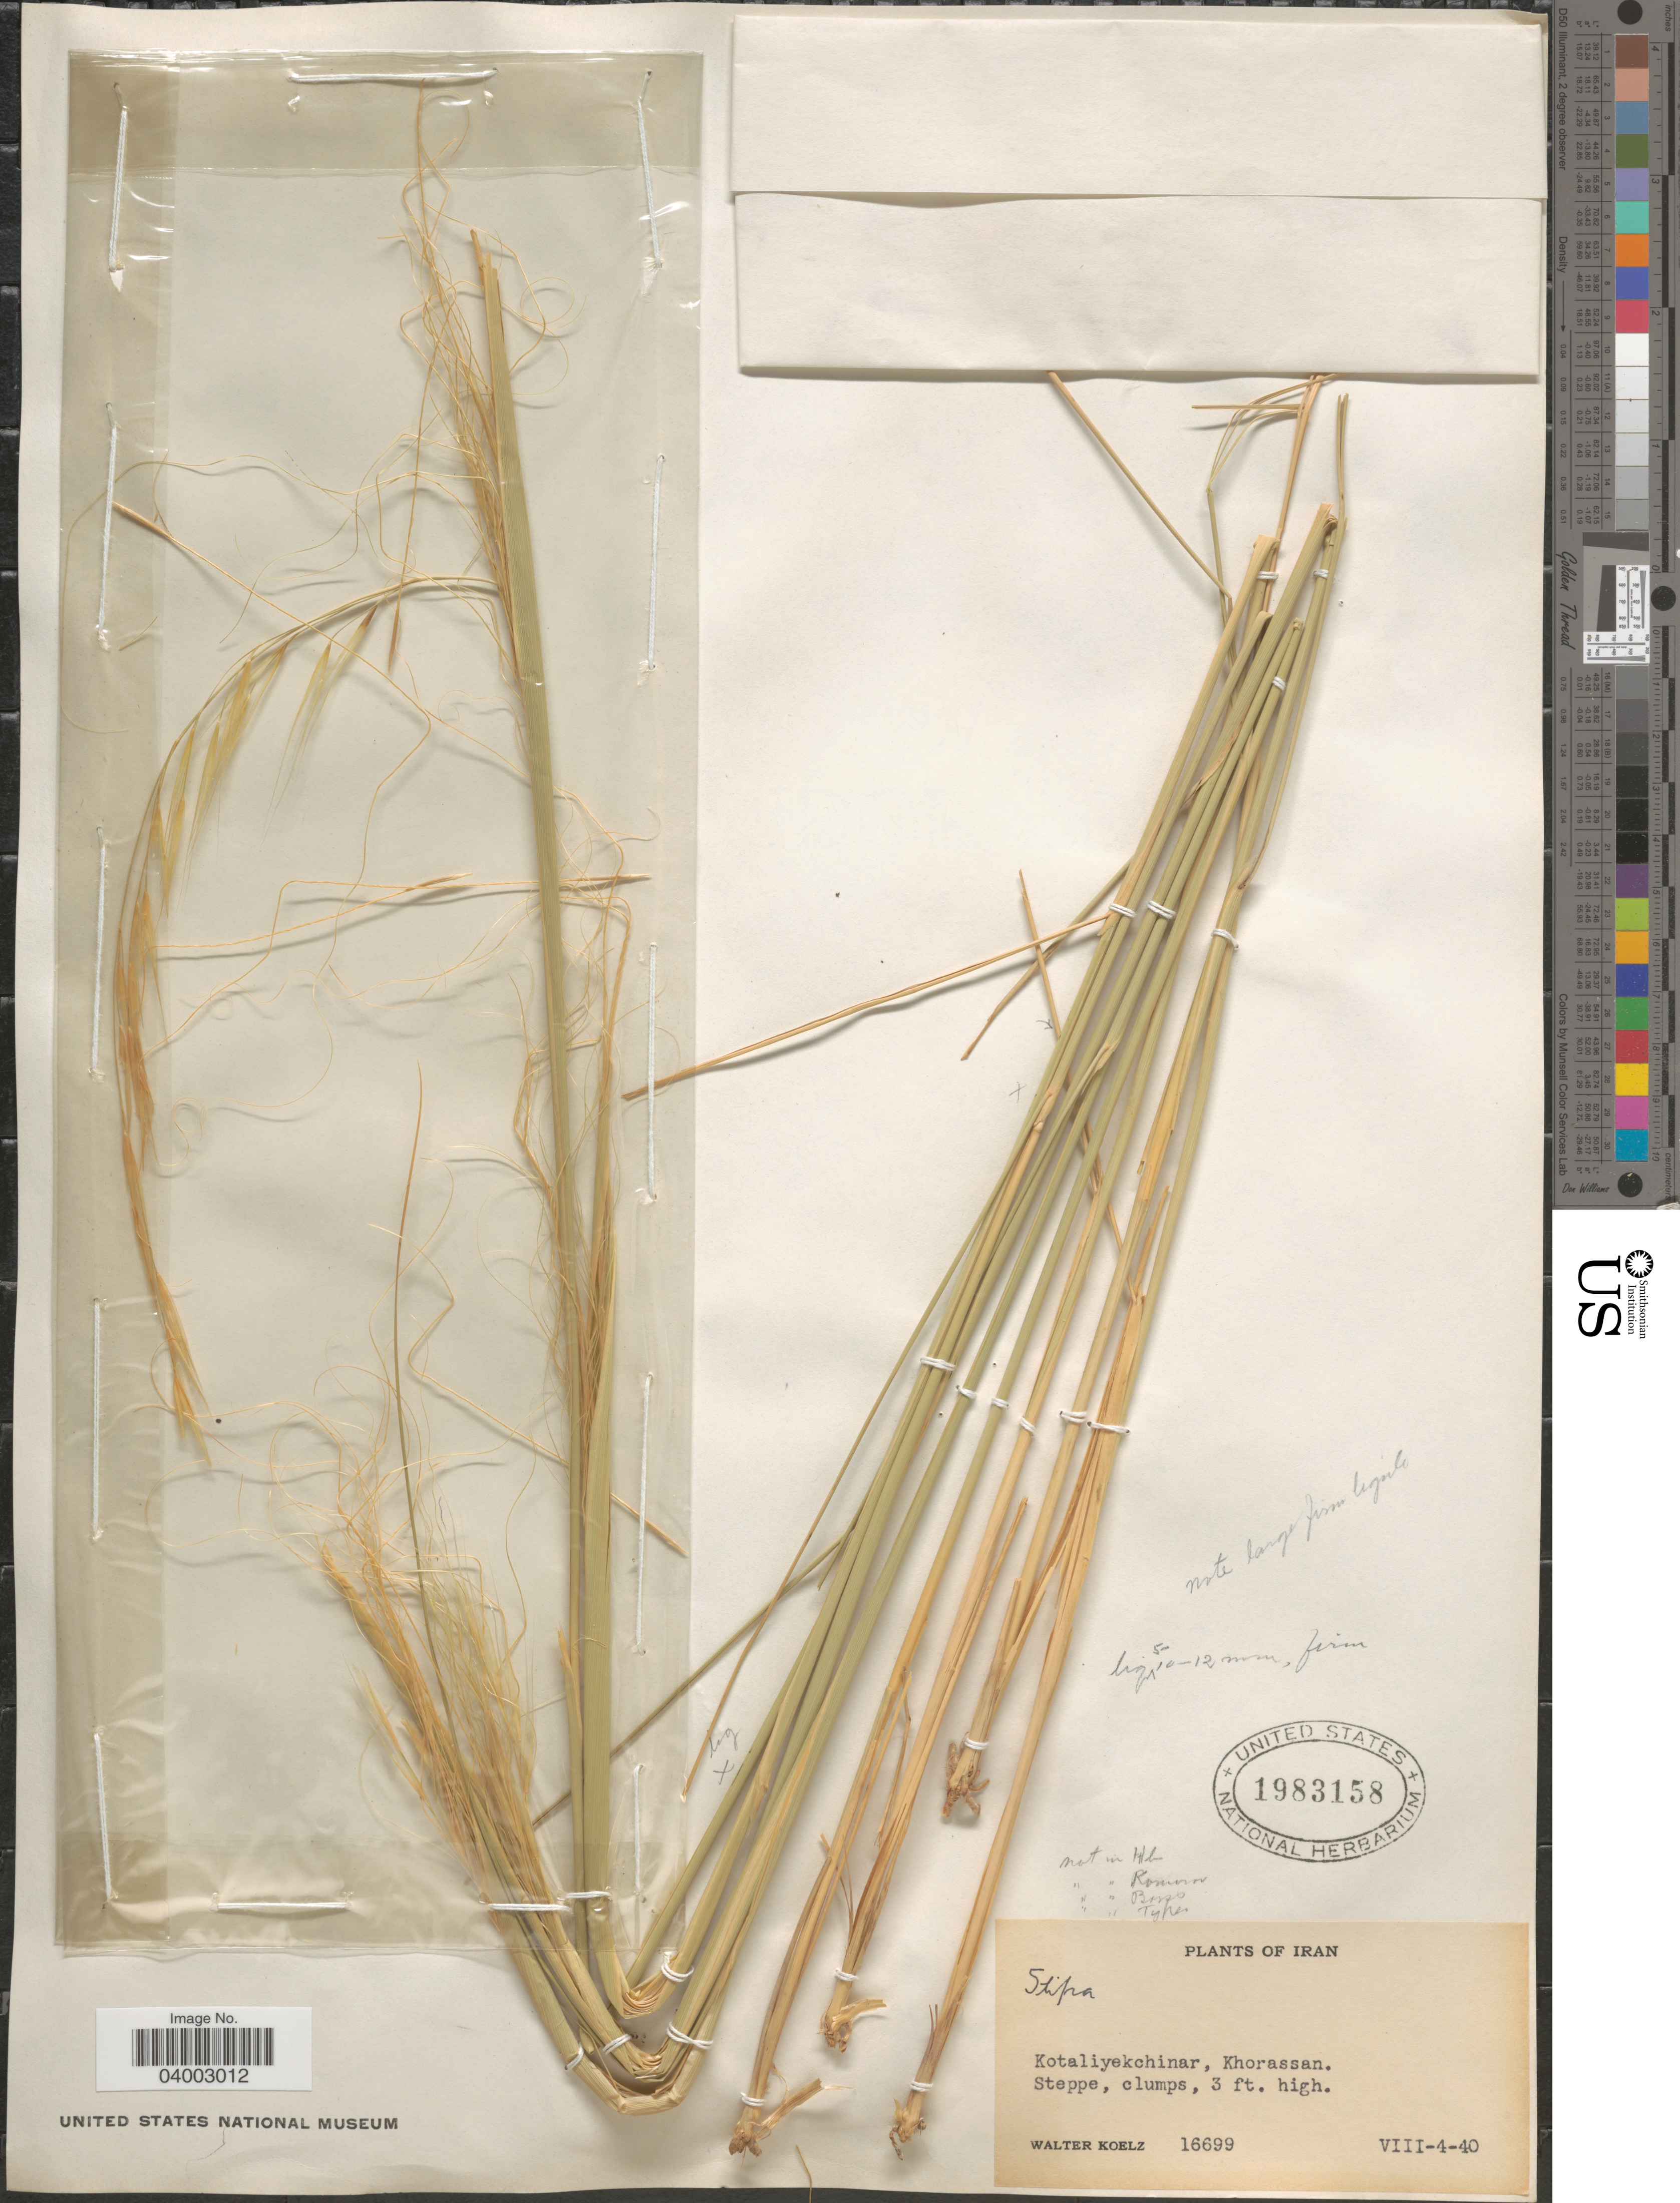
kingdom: Plantae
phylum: Tracheophyta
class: Liliopsida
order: Poales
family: Poaceae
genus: Stipa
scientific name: Stipa sp.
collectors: W. N. Koelz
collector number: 16699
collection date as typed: Transcribed d/m/y: 4/8/40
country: Iran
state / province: Khorasan [obsolete]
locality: Kotaliyekchinar, Khorassan.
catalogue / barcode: US 1983158